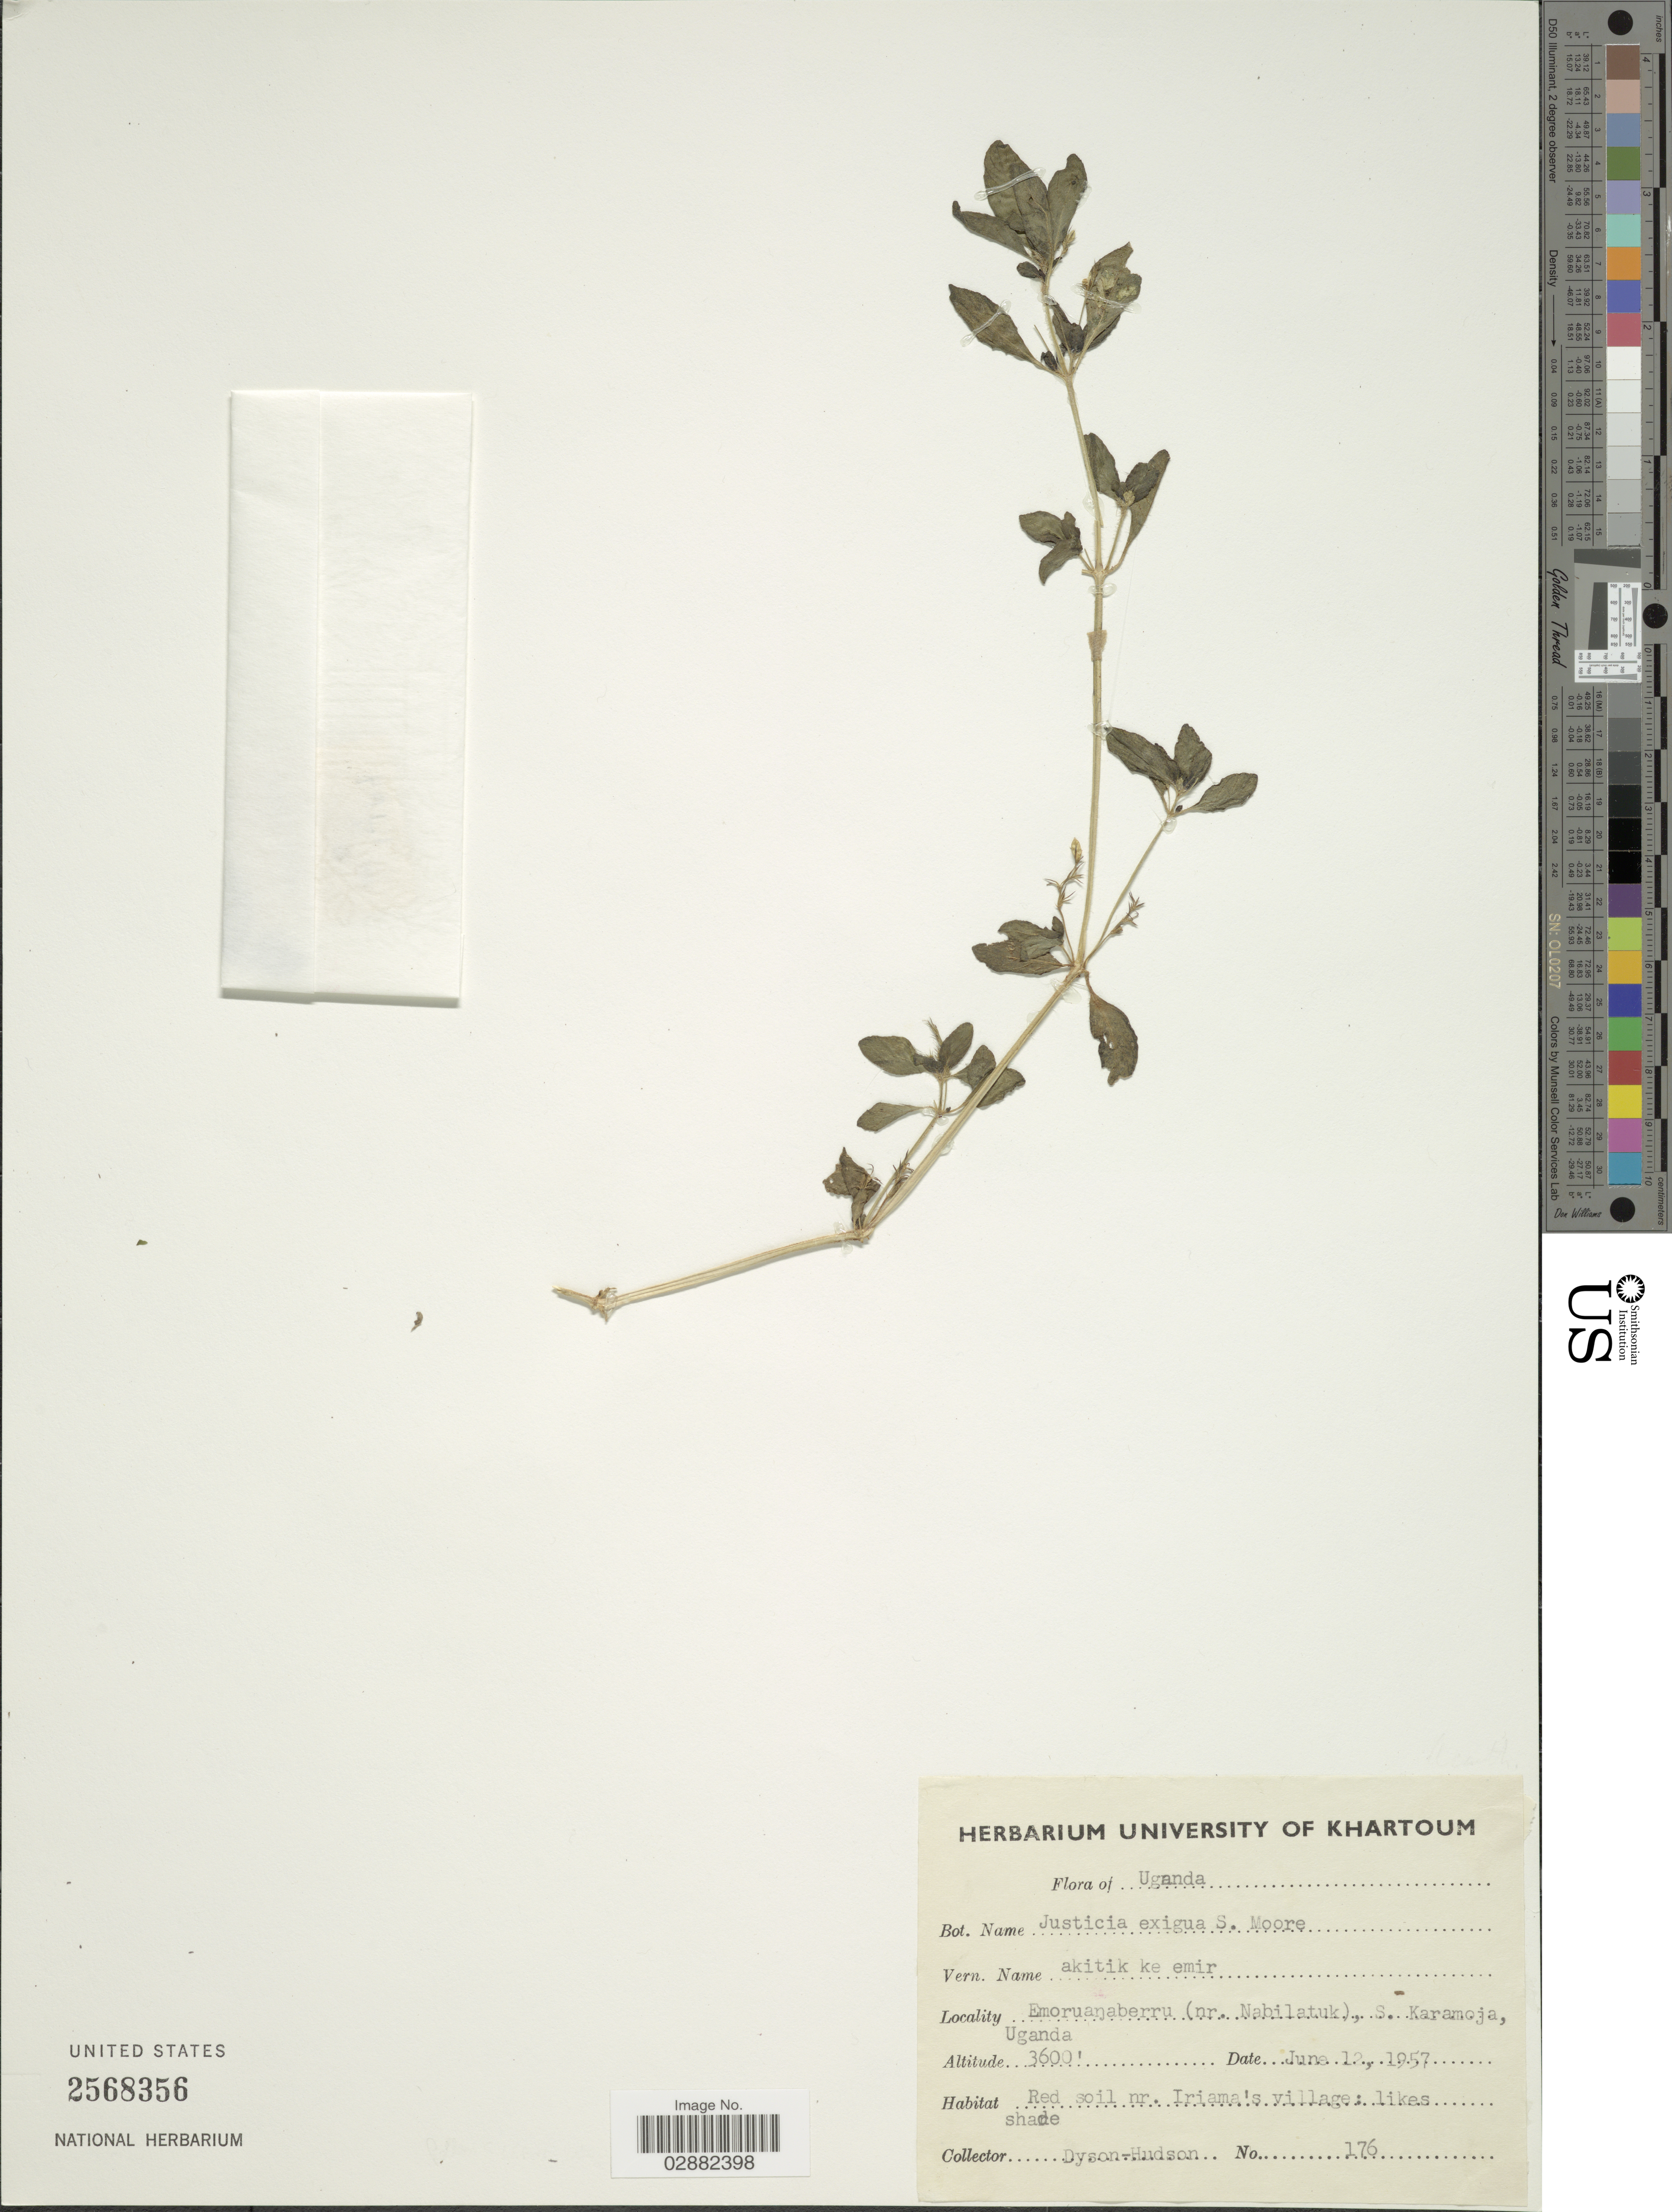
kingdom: Plantae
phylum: Tracheophyta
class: Magnoliopsida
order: Lamiales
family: Acanthaceae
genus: Justicia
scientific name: Justicia exigua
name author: S. Moore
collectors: Dyson-Hudson, --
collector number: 176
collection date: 1957-06-12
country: Uganda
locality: Emoruanaberru (nr. Nabilatuk) S. Karamoja. Red soil nr. Iriama's village.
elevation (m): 1097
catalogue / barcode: US 2568356